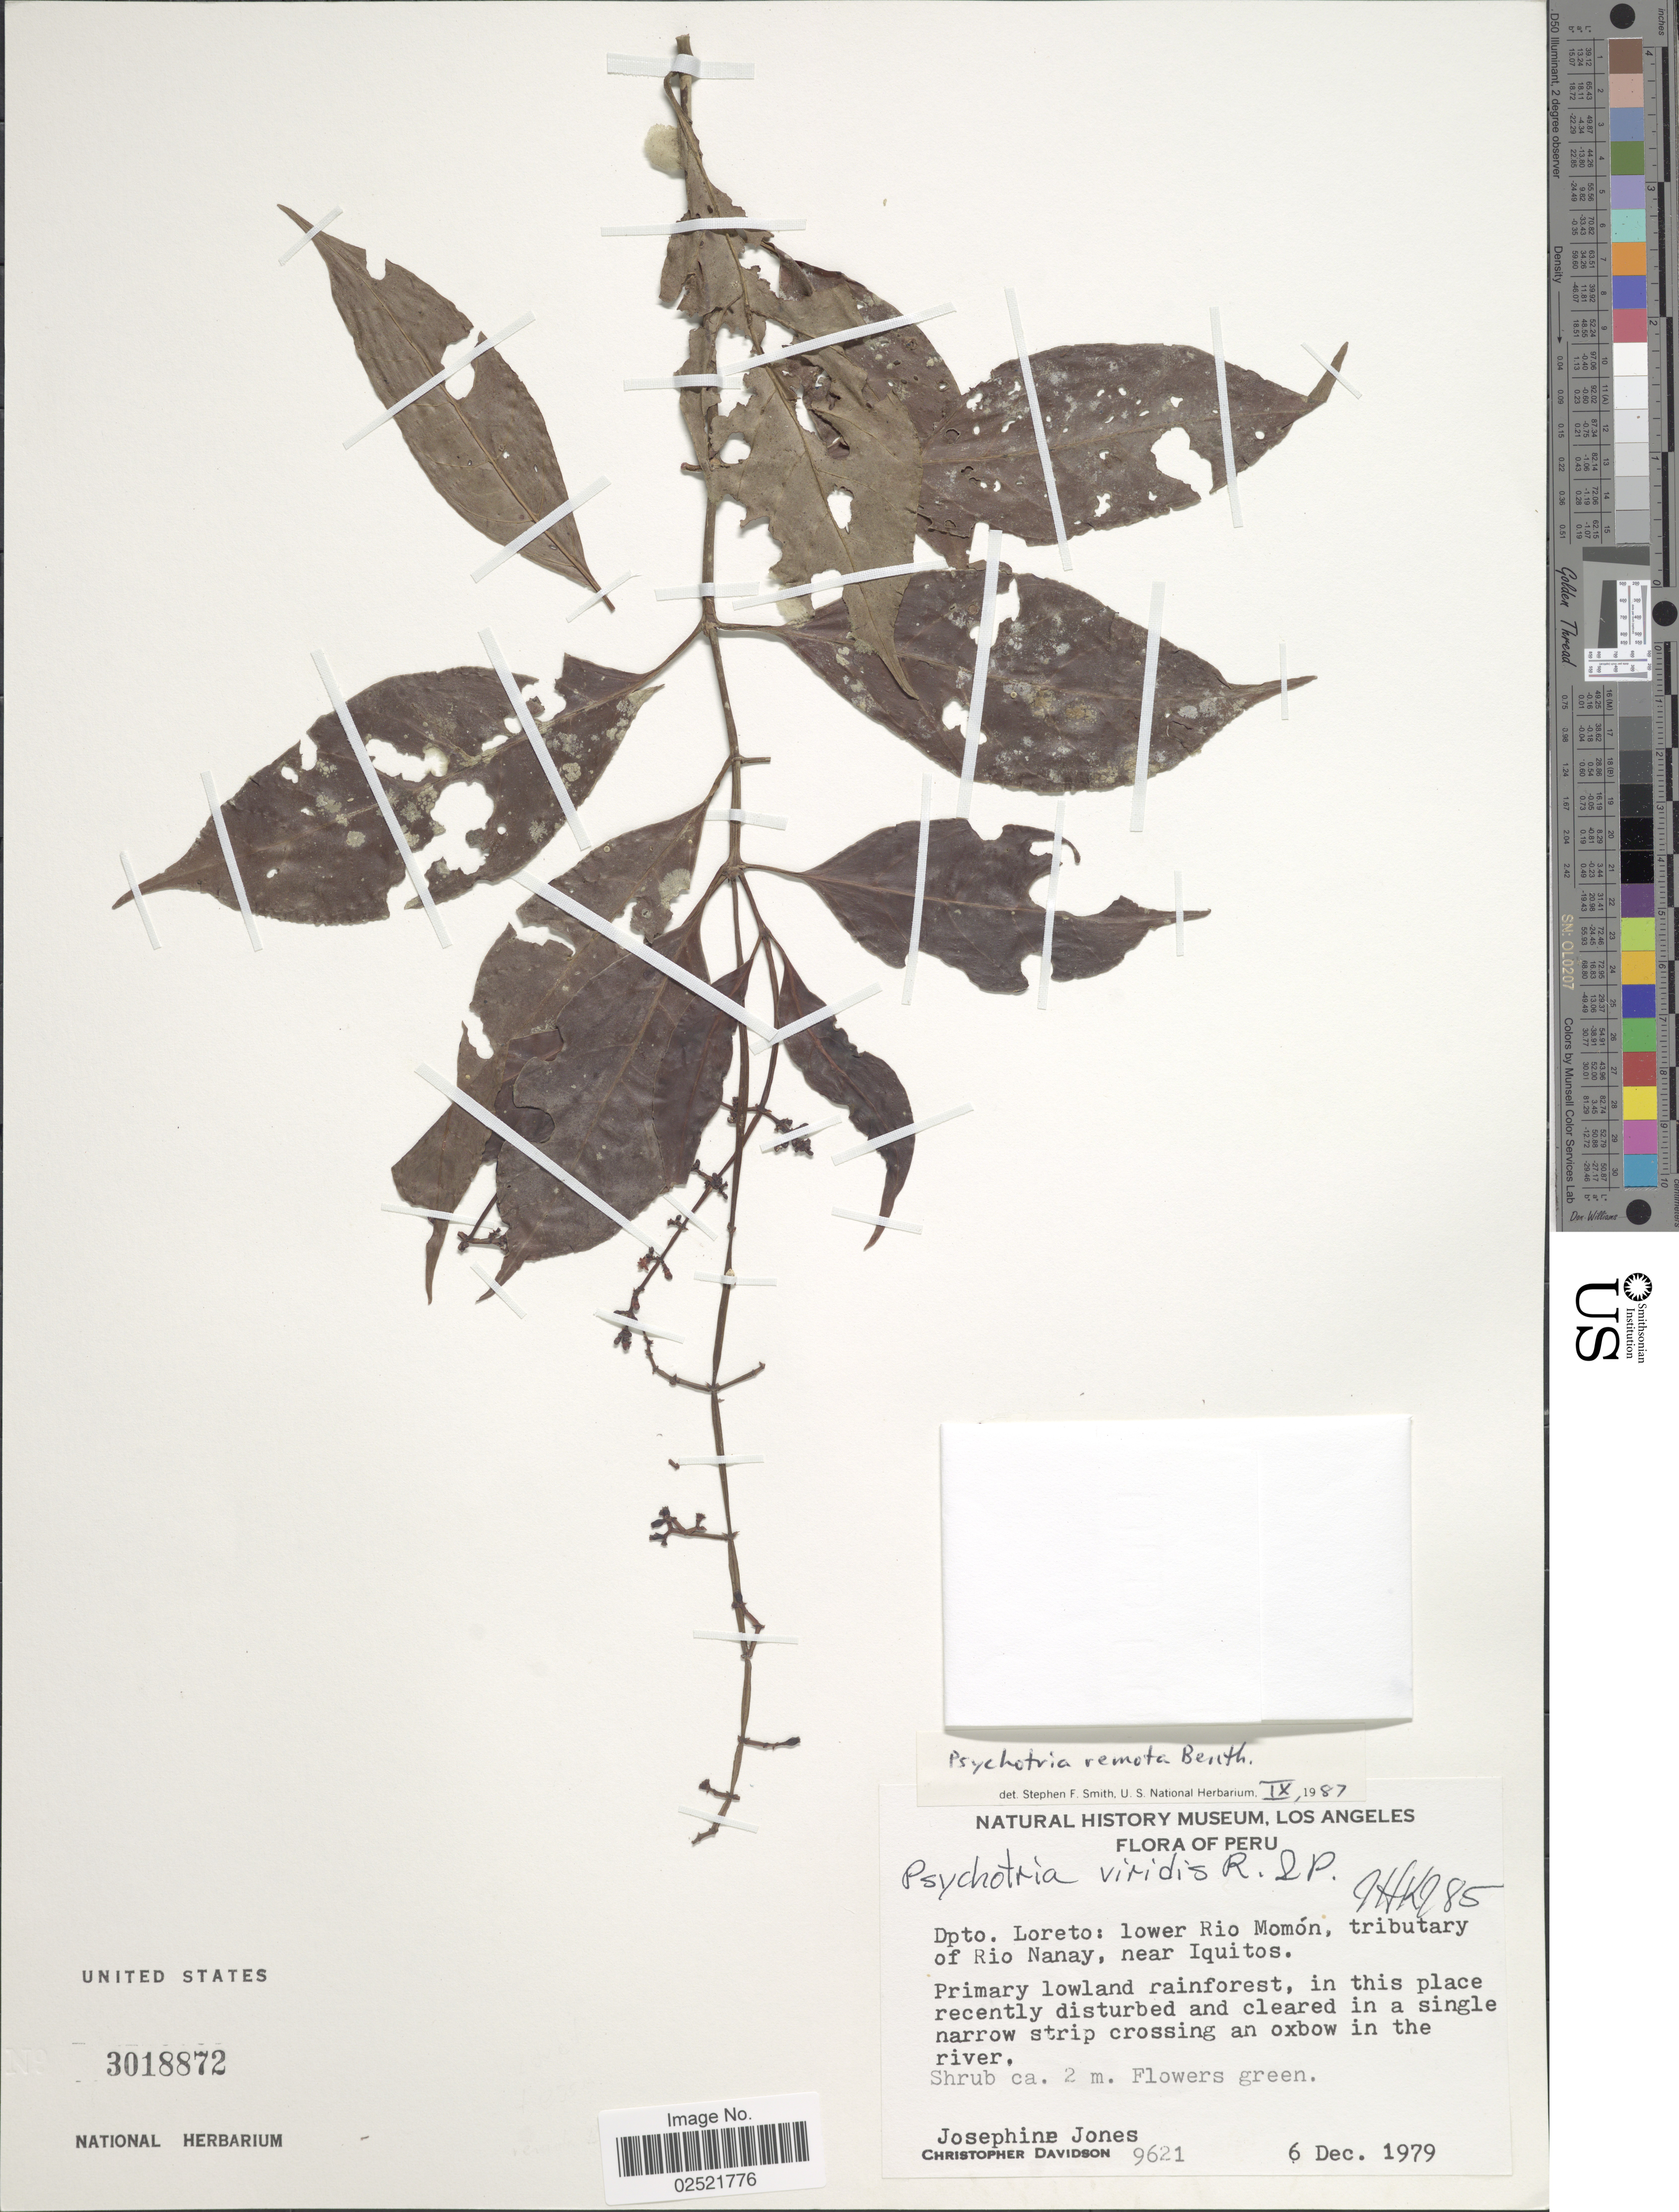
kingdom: Plantae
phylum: Tracheophyta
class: Magnoliopsida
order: Gentianales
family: Rubiaceae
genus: Psychotria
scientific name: Psychotria remota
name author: Benth.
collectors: J. Jones & C. Davidson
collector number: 9621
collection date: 1979-12-06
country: Peru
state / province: Loreto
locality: Lower Rio Momon, tributary of Rio Nanay, near Iquitos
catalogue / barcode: US 3018872